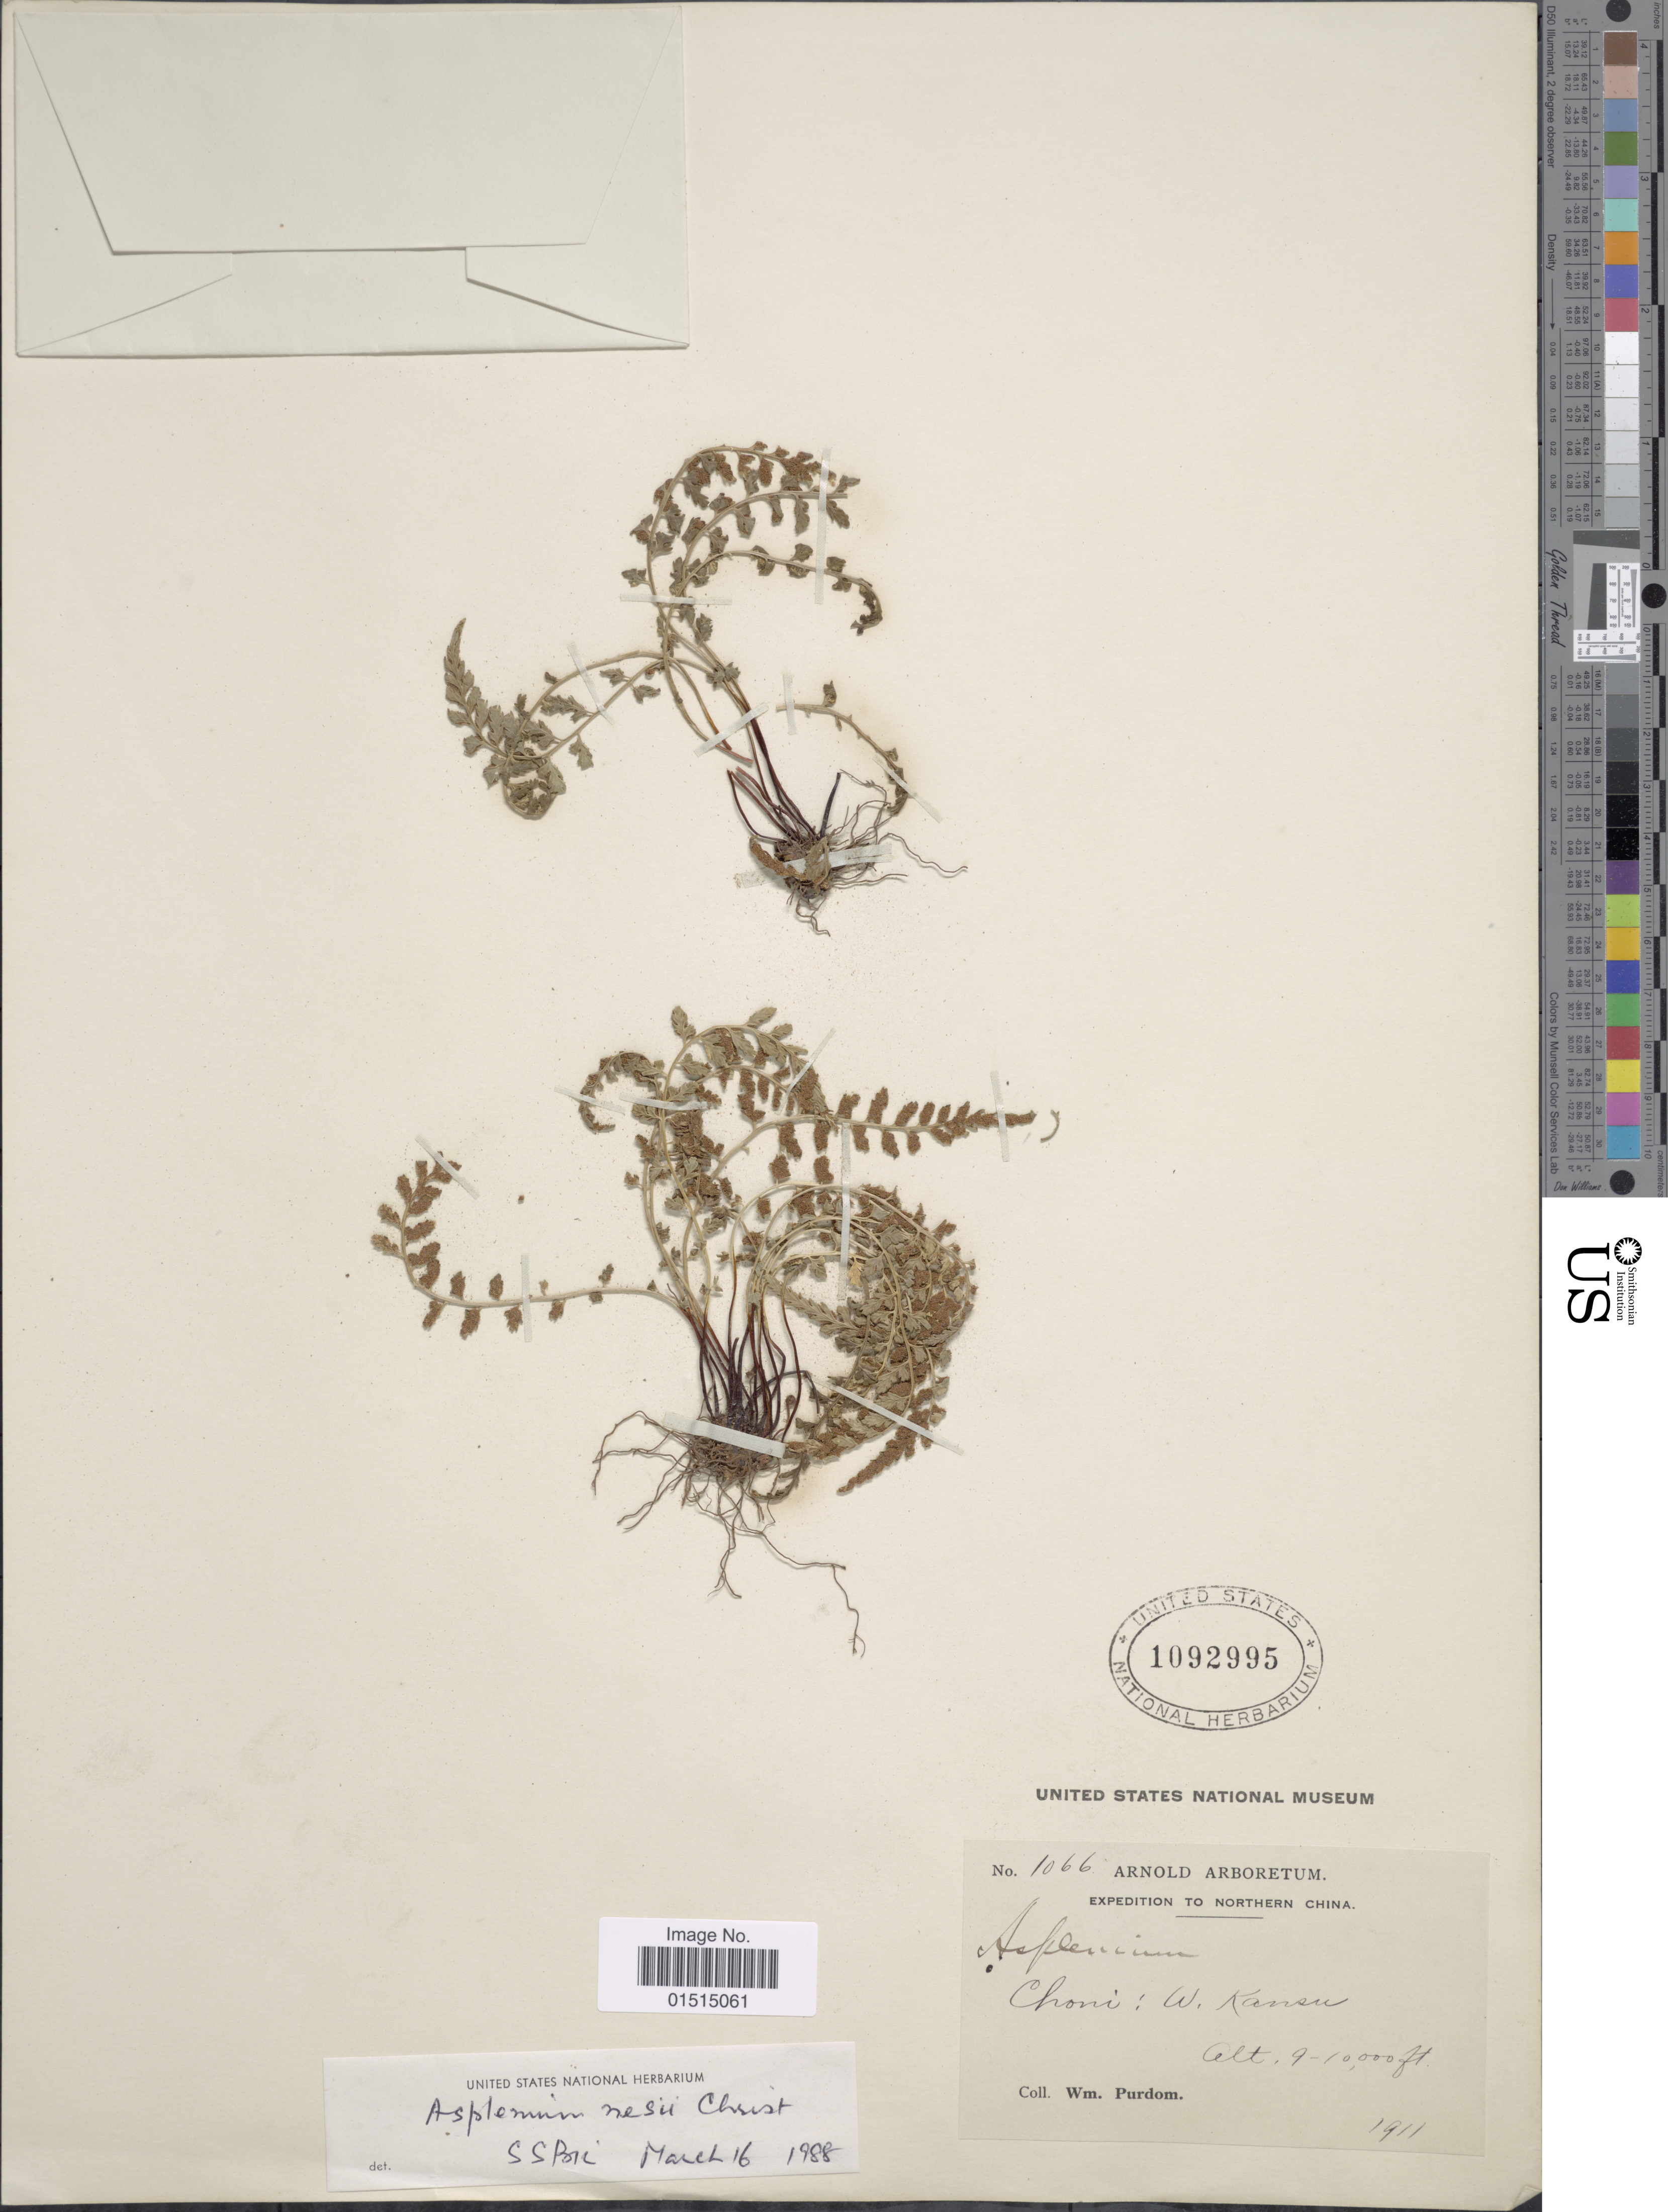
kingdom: Plantae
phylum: Tracheophyta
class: Polypodiopsida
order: Polypodiales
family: Aspleniaceae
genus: Asplenium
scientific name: Asplenium nesii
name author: Christ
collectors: W. Purdom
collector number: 1066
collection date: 1911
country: China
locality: Northern China, Choni: W. Kansu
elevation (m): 2743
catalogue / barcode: US 1092995